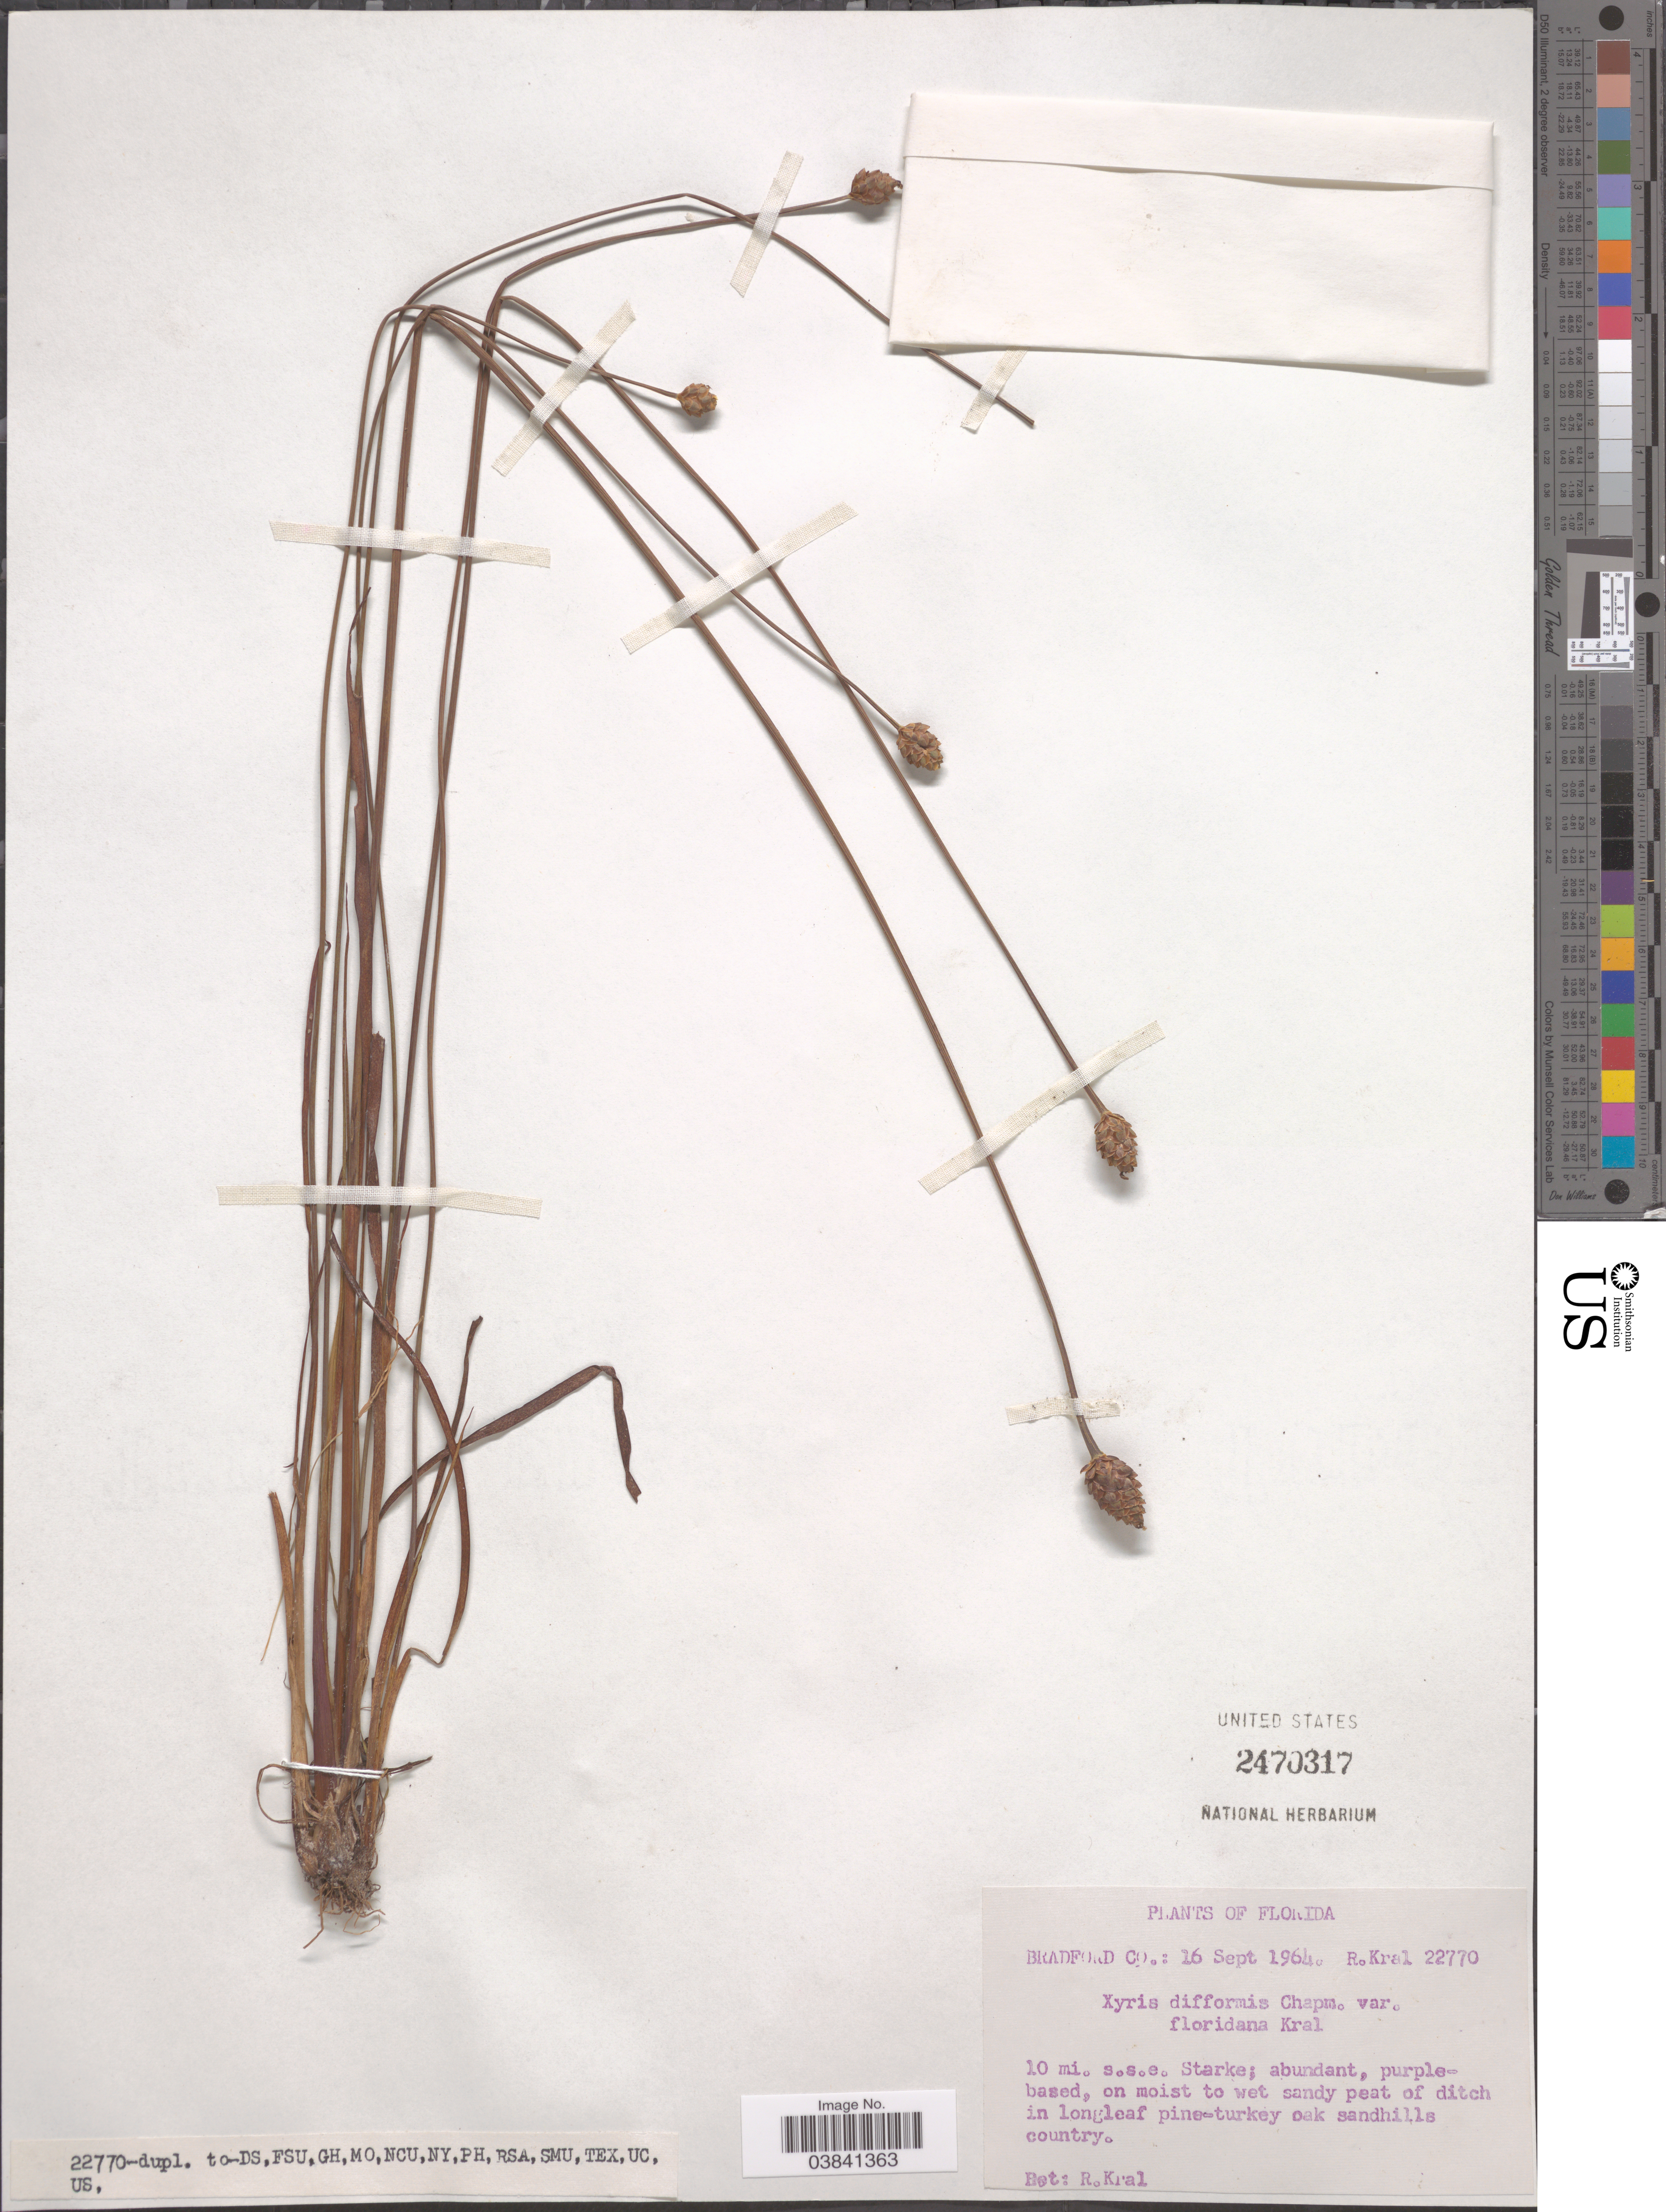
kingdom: Plantae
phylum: Tracheophyta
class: Liliopsida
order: Poales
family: Xyridaceae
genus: Xyris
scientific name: Xyris difformis var. floridana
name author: Kral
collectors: R. Kral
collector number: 22770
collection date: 1964-09-16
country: United States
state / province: Florida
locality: Bradford Co.: 10 mi. s.s.e. Starke.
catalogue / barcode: US 2470317